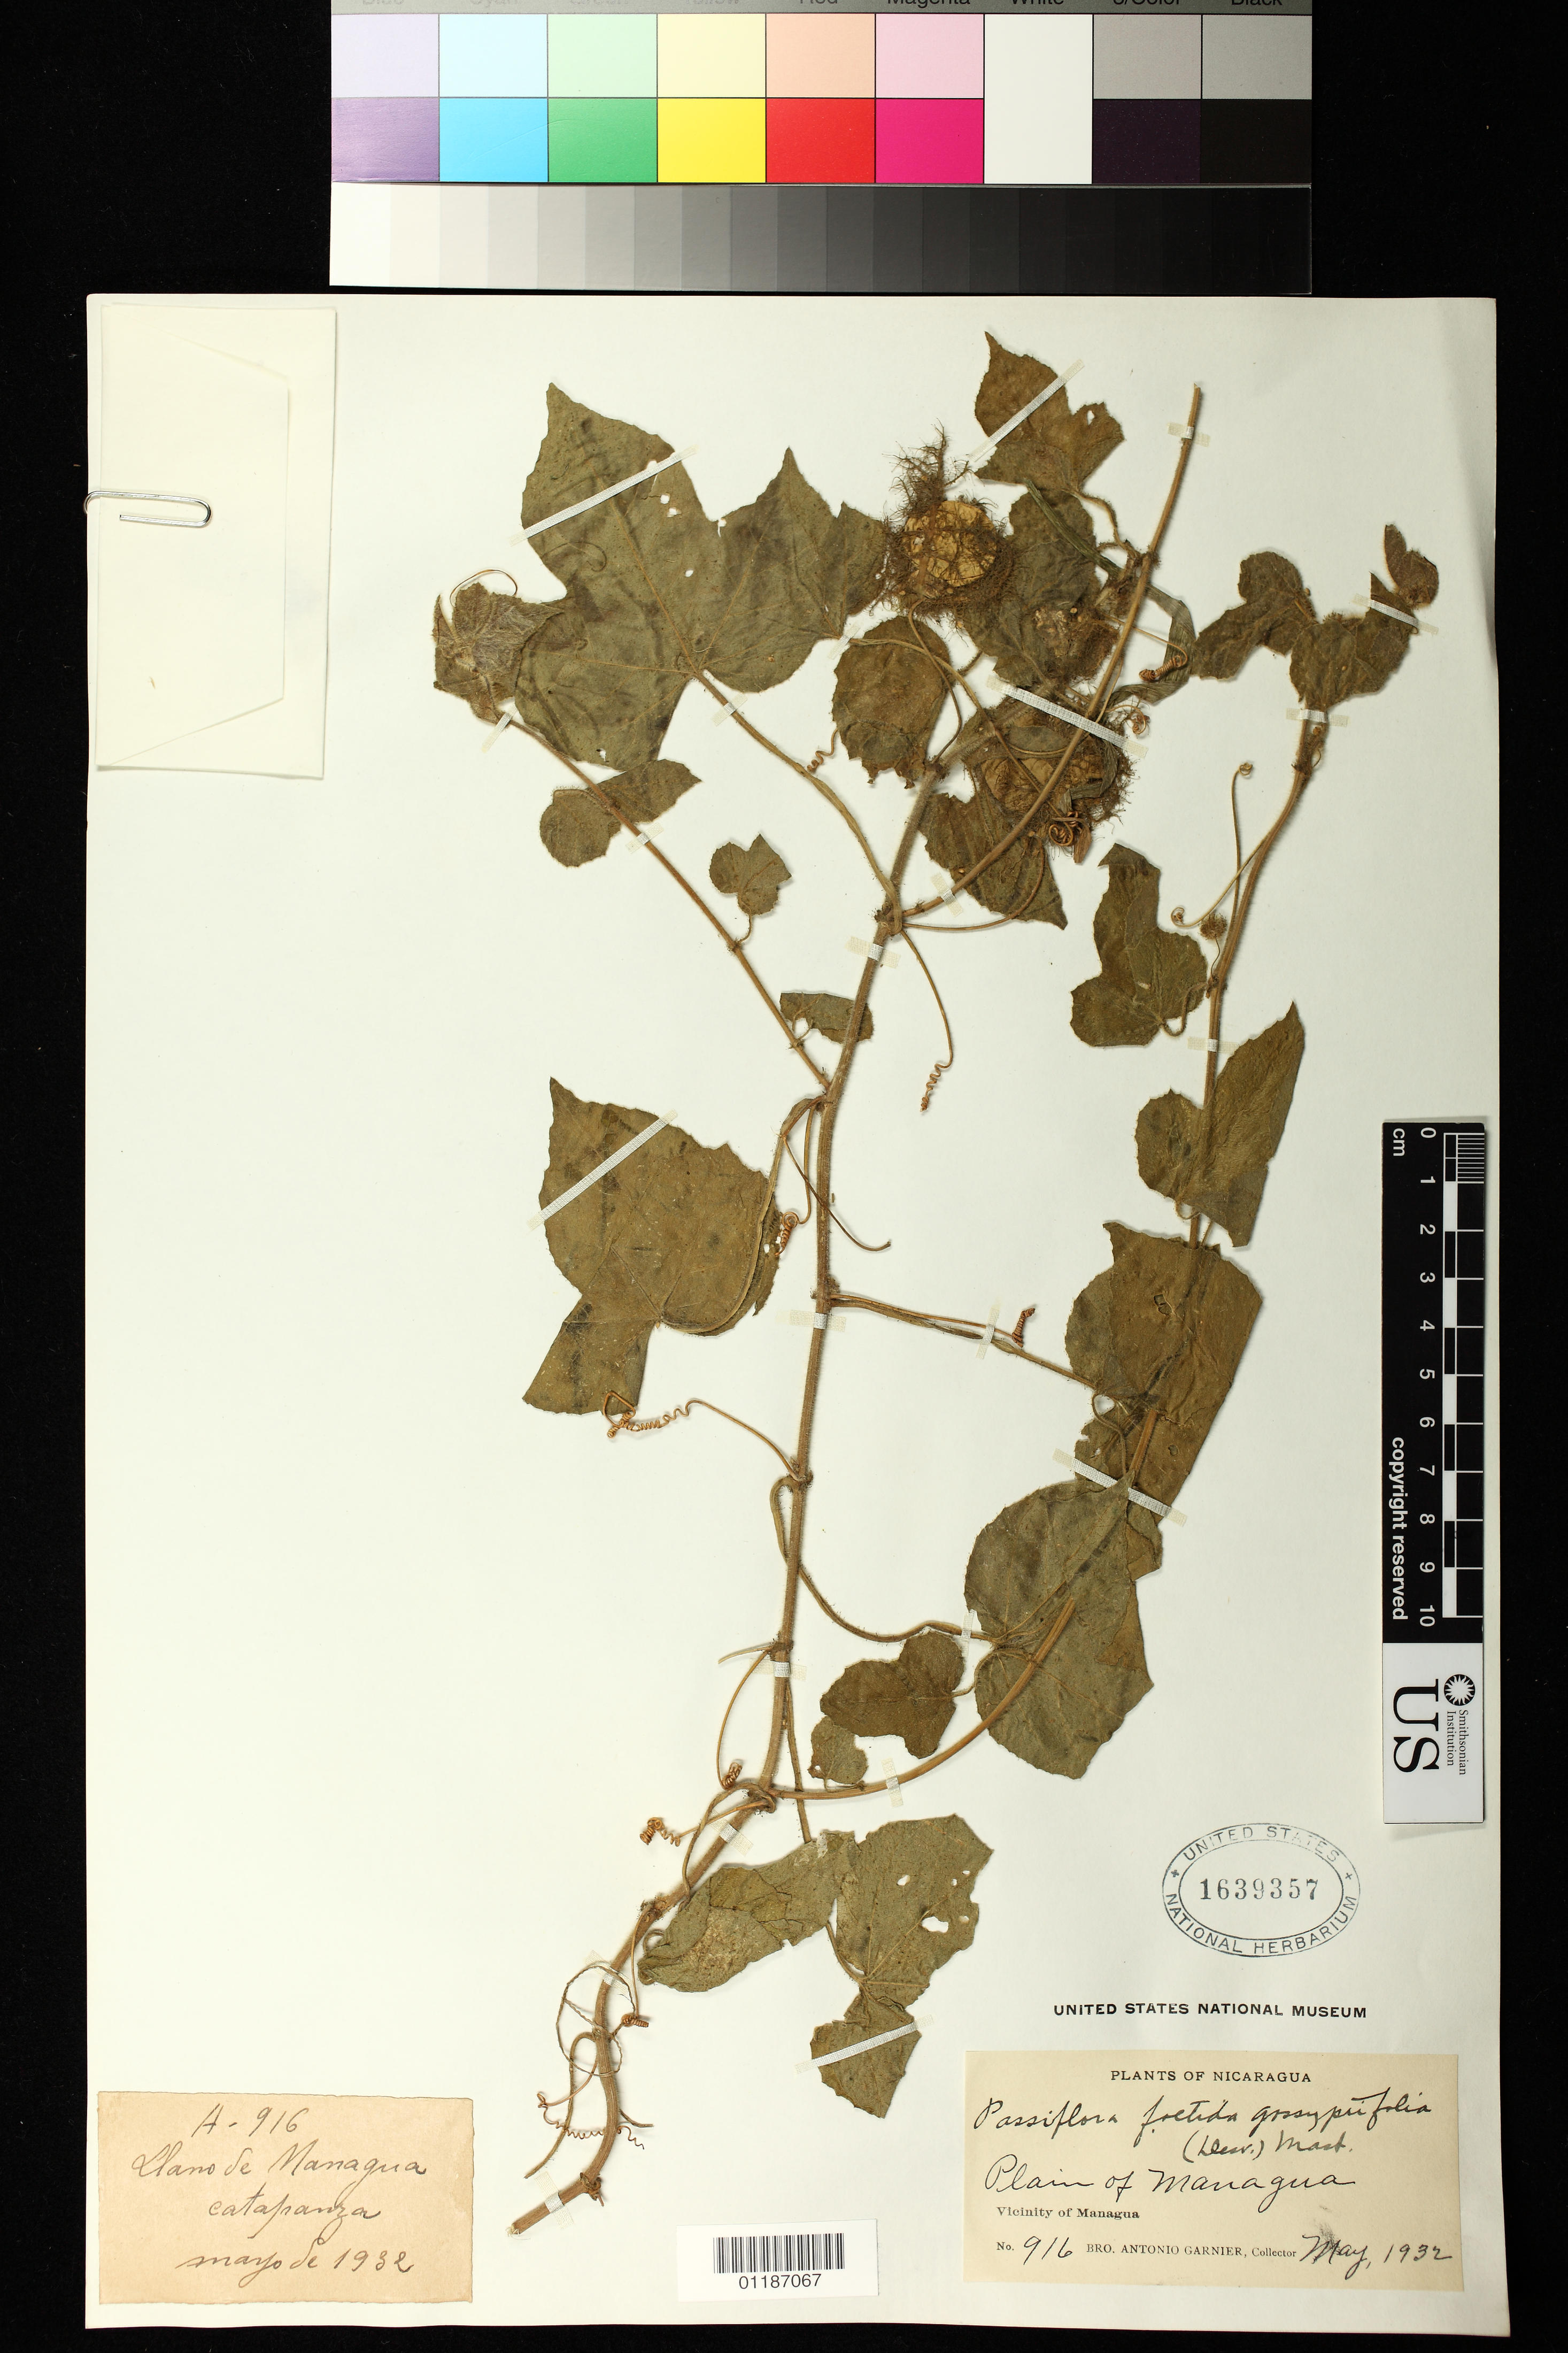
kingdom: Plantae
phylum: Tracheophyta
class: Magnoliopsida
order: Malpighiales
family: Passifloraceae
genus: Passiflora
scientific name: Passiflora foetida var. gossypiifolia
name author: (Desv.) Mast.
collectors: Bro. A. Garnier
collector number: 916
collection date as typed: May 1932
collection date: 1932-05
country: Nicaragua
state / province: Managua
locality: Plain of Managua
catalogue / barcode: US 1639357